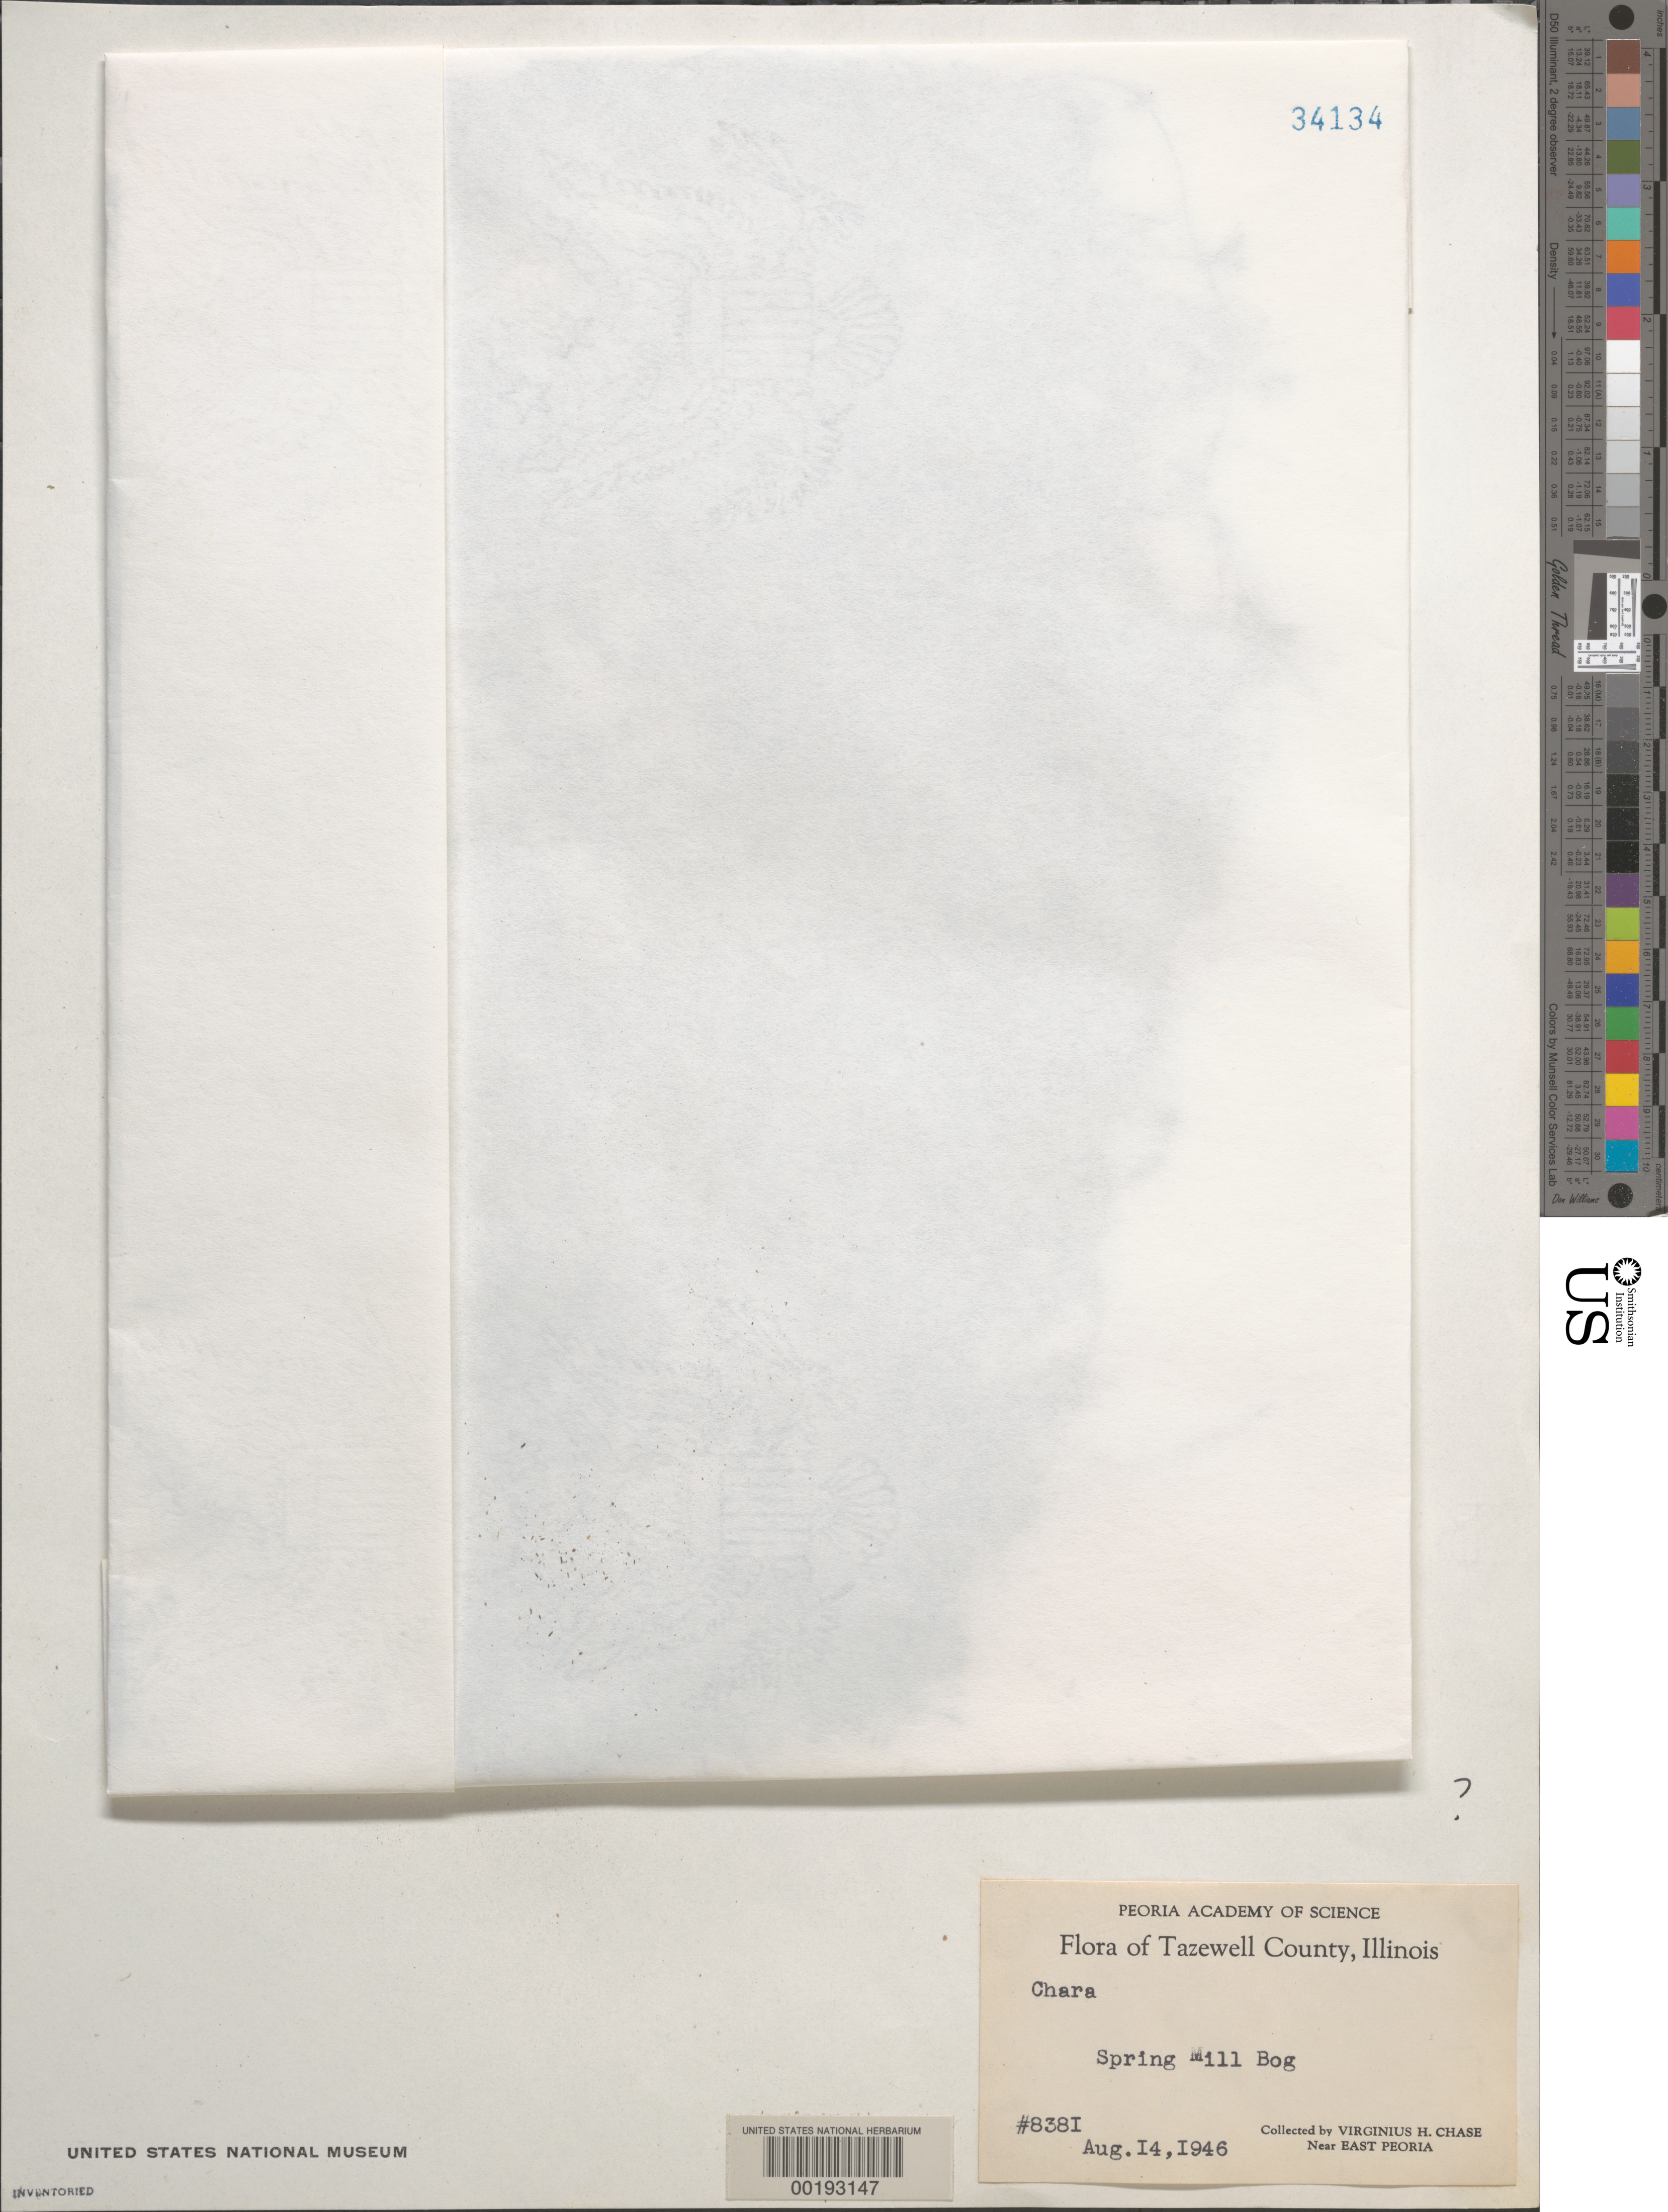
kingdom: Plantae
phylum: Charophyta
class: Charophyceae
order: Charales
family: Characeae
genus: Chara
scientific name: Chara sp.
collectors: V. H. Chase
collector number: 8381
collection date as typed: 14 Aug 1946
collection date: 1946-08-14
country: United States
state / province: Illinois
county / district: Tazewell County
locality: Spring Mill Bog, near East Peoria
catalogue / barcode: US 34134